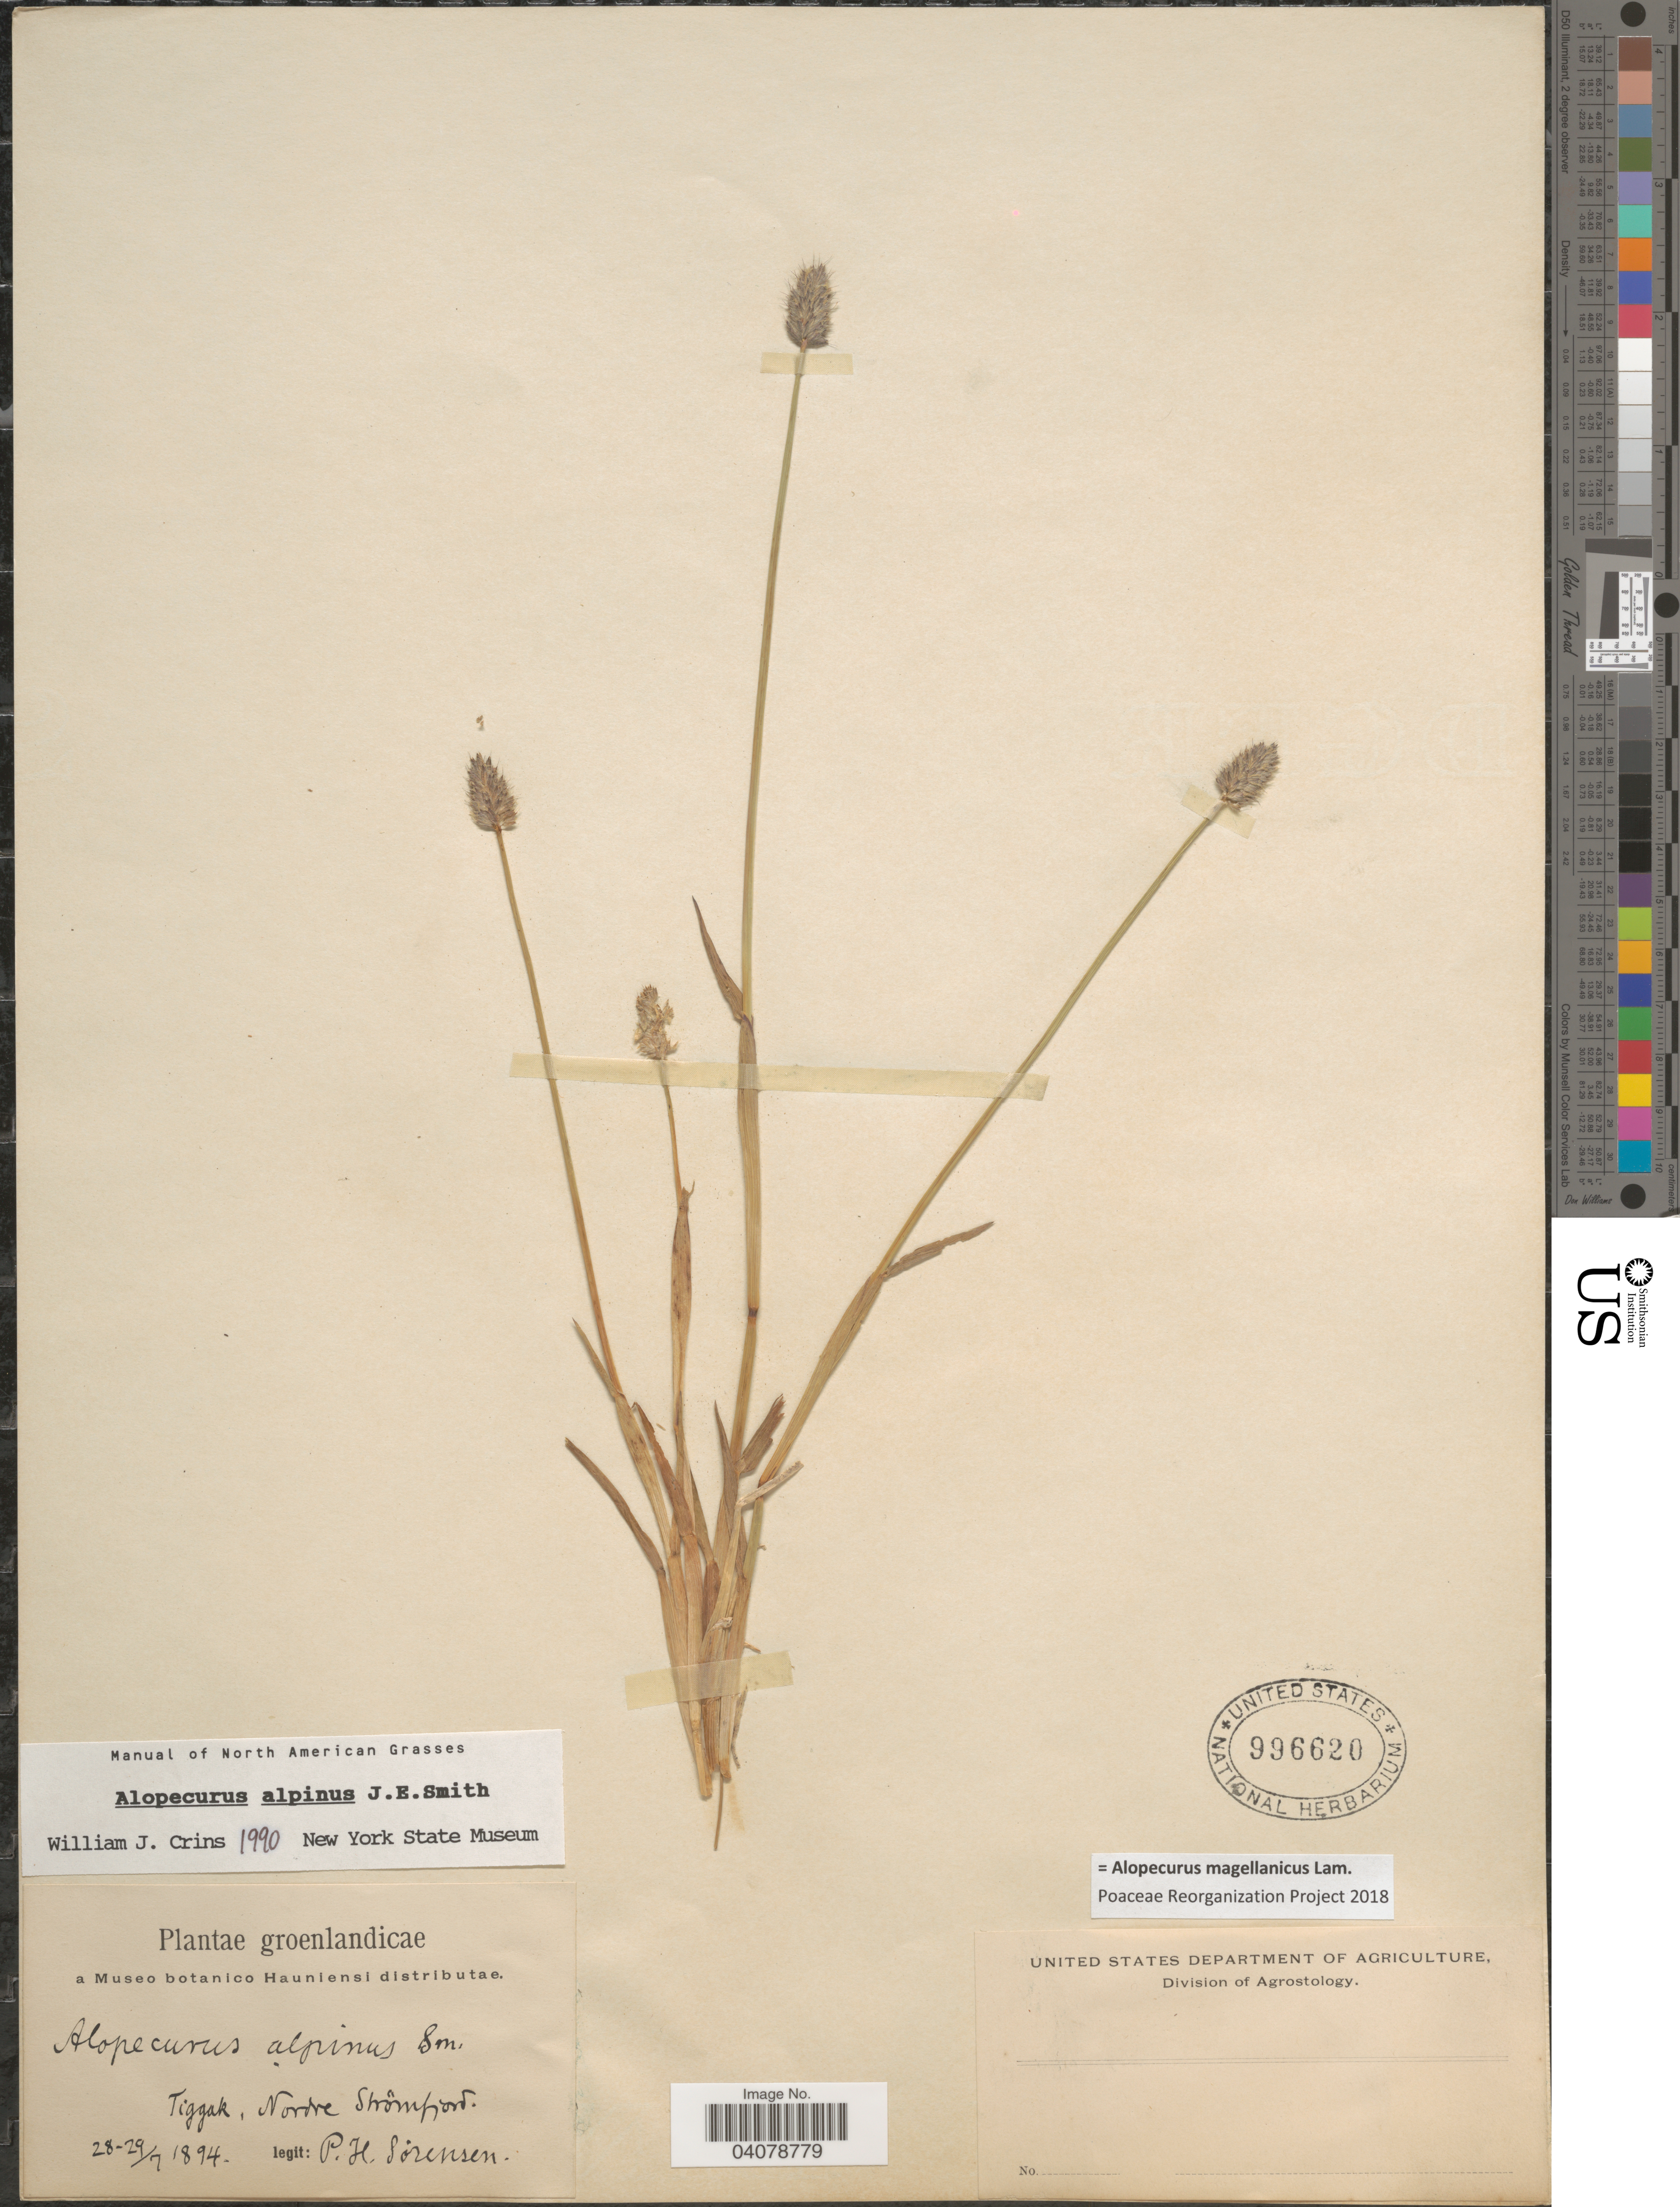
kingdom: Plantae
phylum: Tracheophyta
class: Liliopsida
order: Poales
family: Poaceae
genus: Alopecurus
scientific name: Alopecurus magellanicus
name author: Lam.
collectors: P. Sorensen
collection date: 1894-07-28/1894-07-29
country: Greenland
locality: Groenlandicae. Tiggak, Nordre Strömfjord.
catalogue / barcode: US 996620